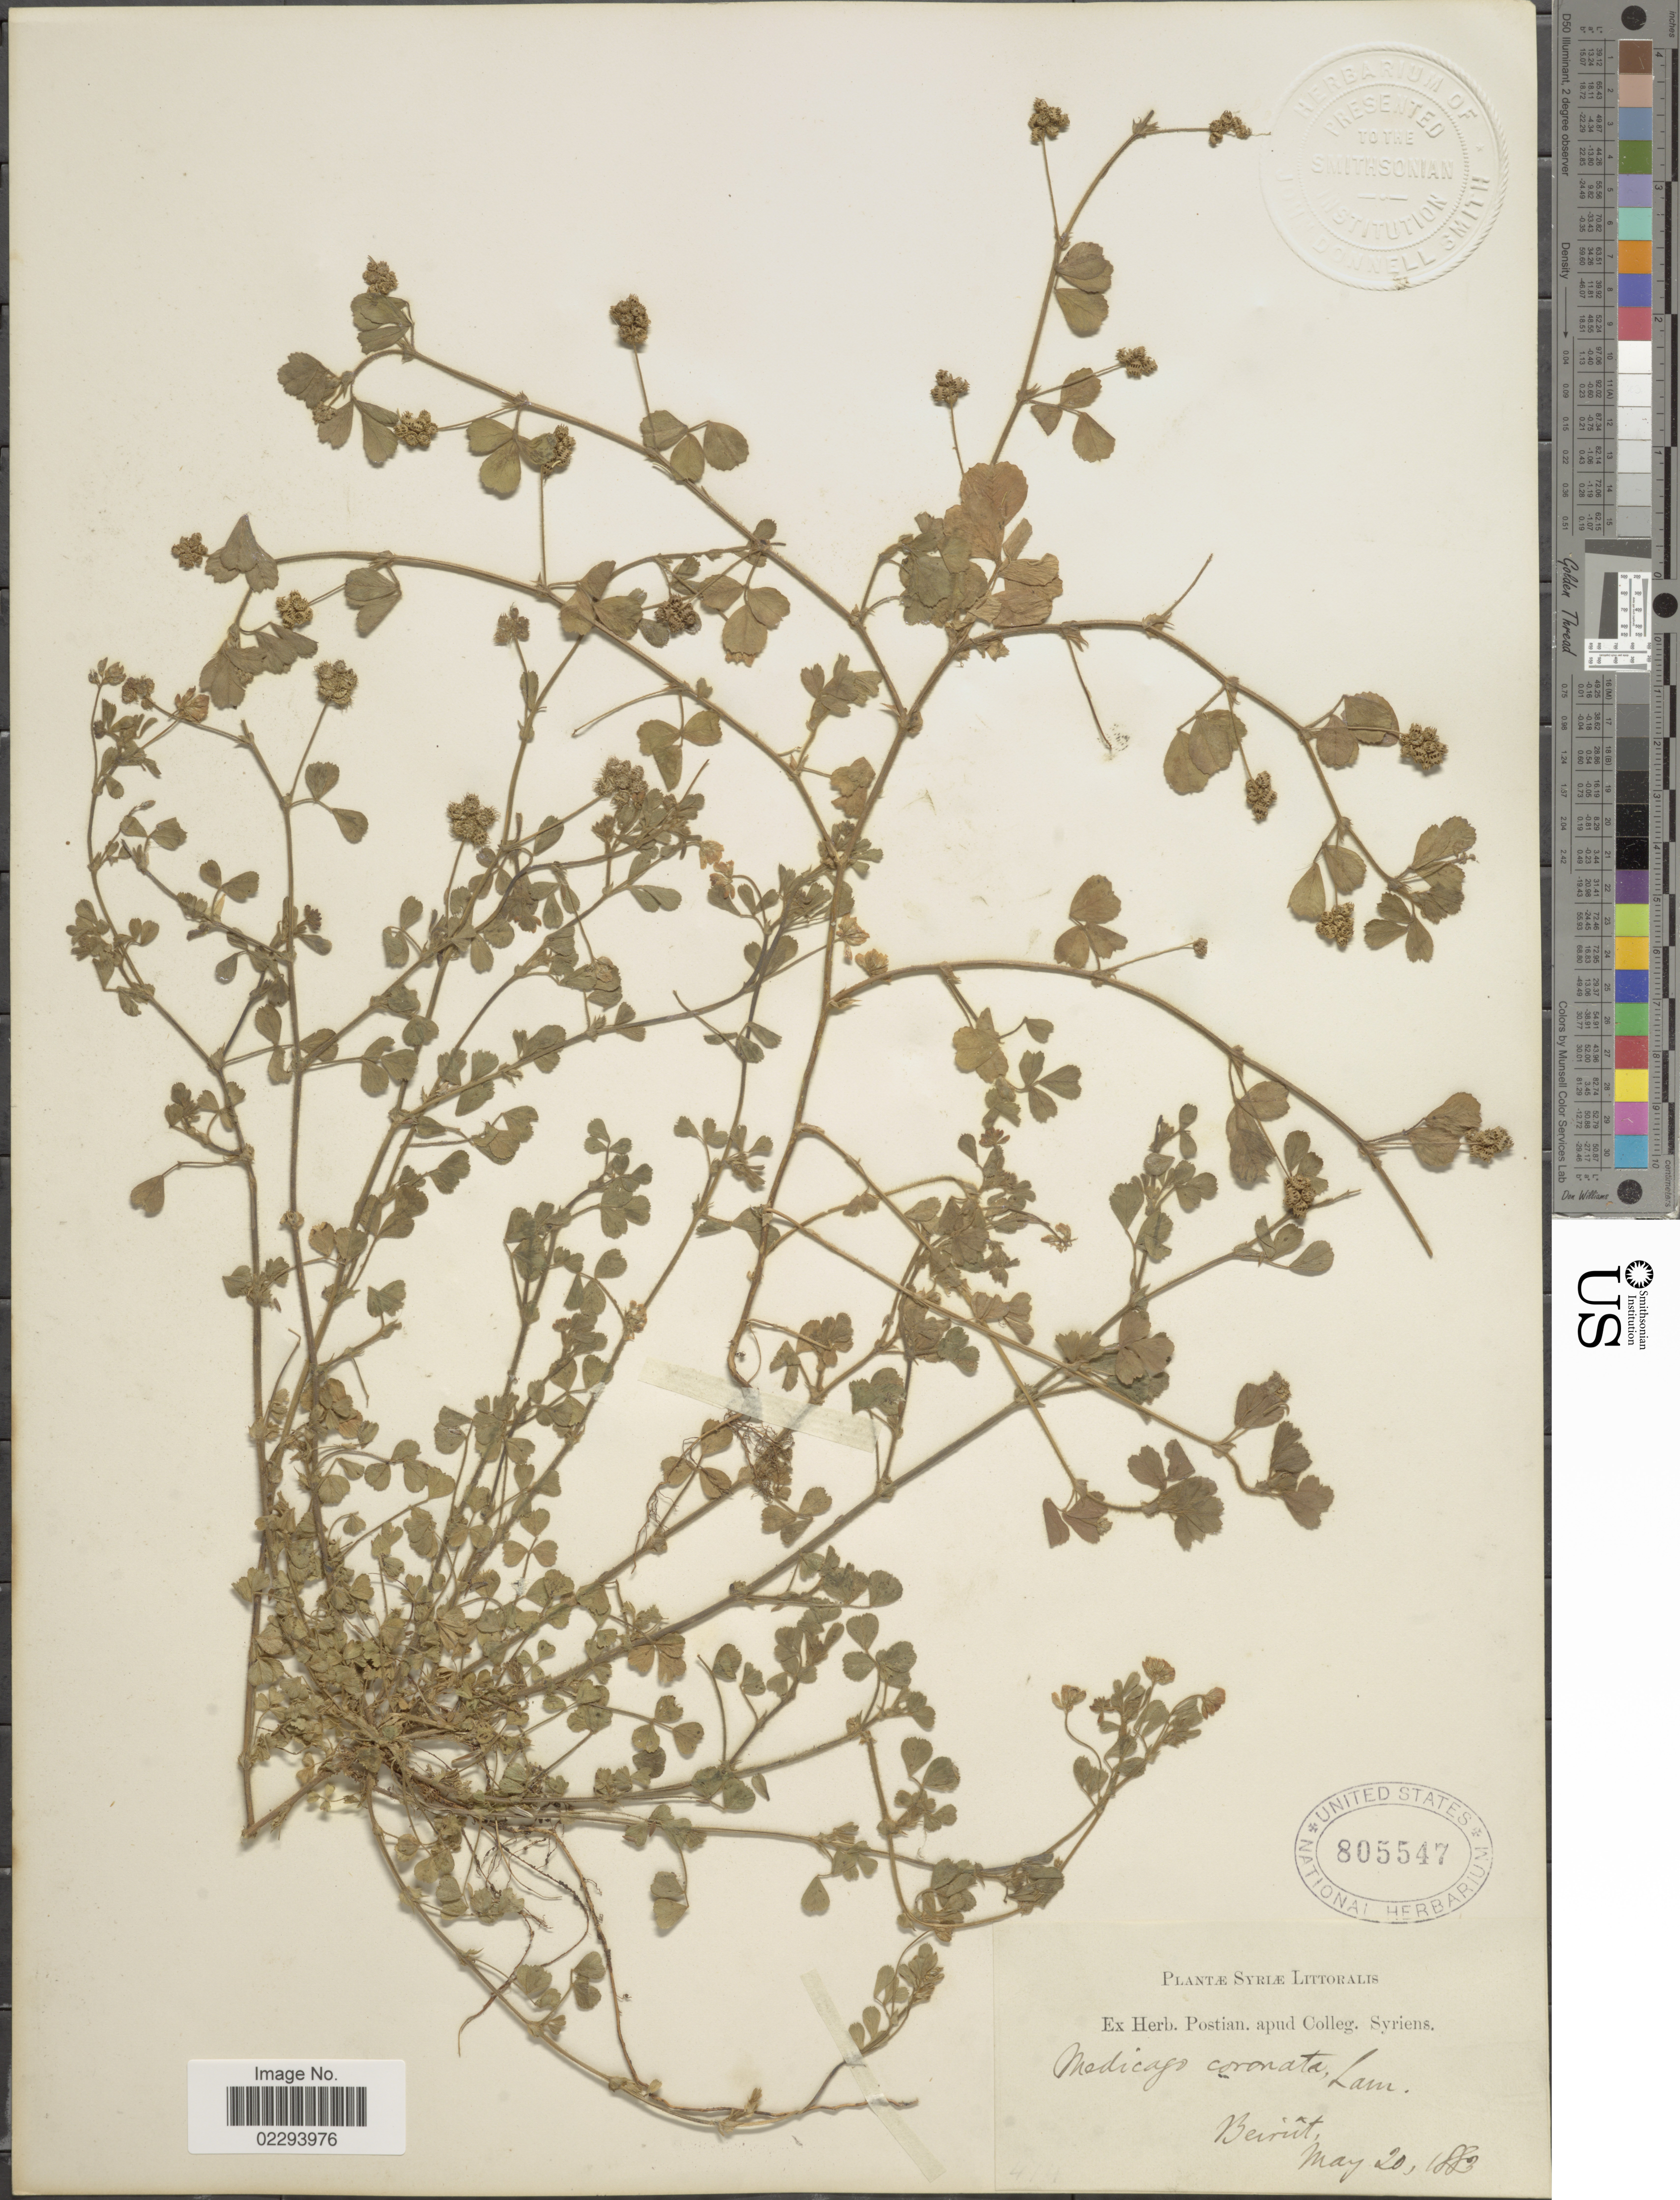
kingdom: Plantae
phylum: Tracheophyta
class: Magnoliopsida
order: Fabales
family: Fabaceae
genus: Medicago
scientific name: Medicago coronata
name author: (L.) Bartal.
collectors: ex herb. Postian. apud Colleg. Syriens. Protest. USE "Fannie P. A. Shepard" (10308853) AS PRIMARY COLLECTOR INSTEAD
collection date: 1882-05-20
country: Syria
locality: Syriae, Berrit [interpreted].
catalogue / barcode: US 805547